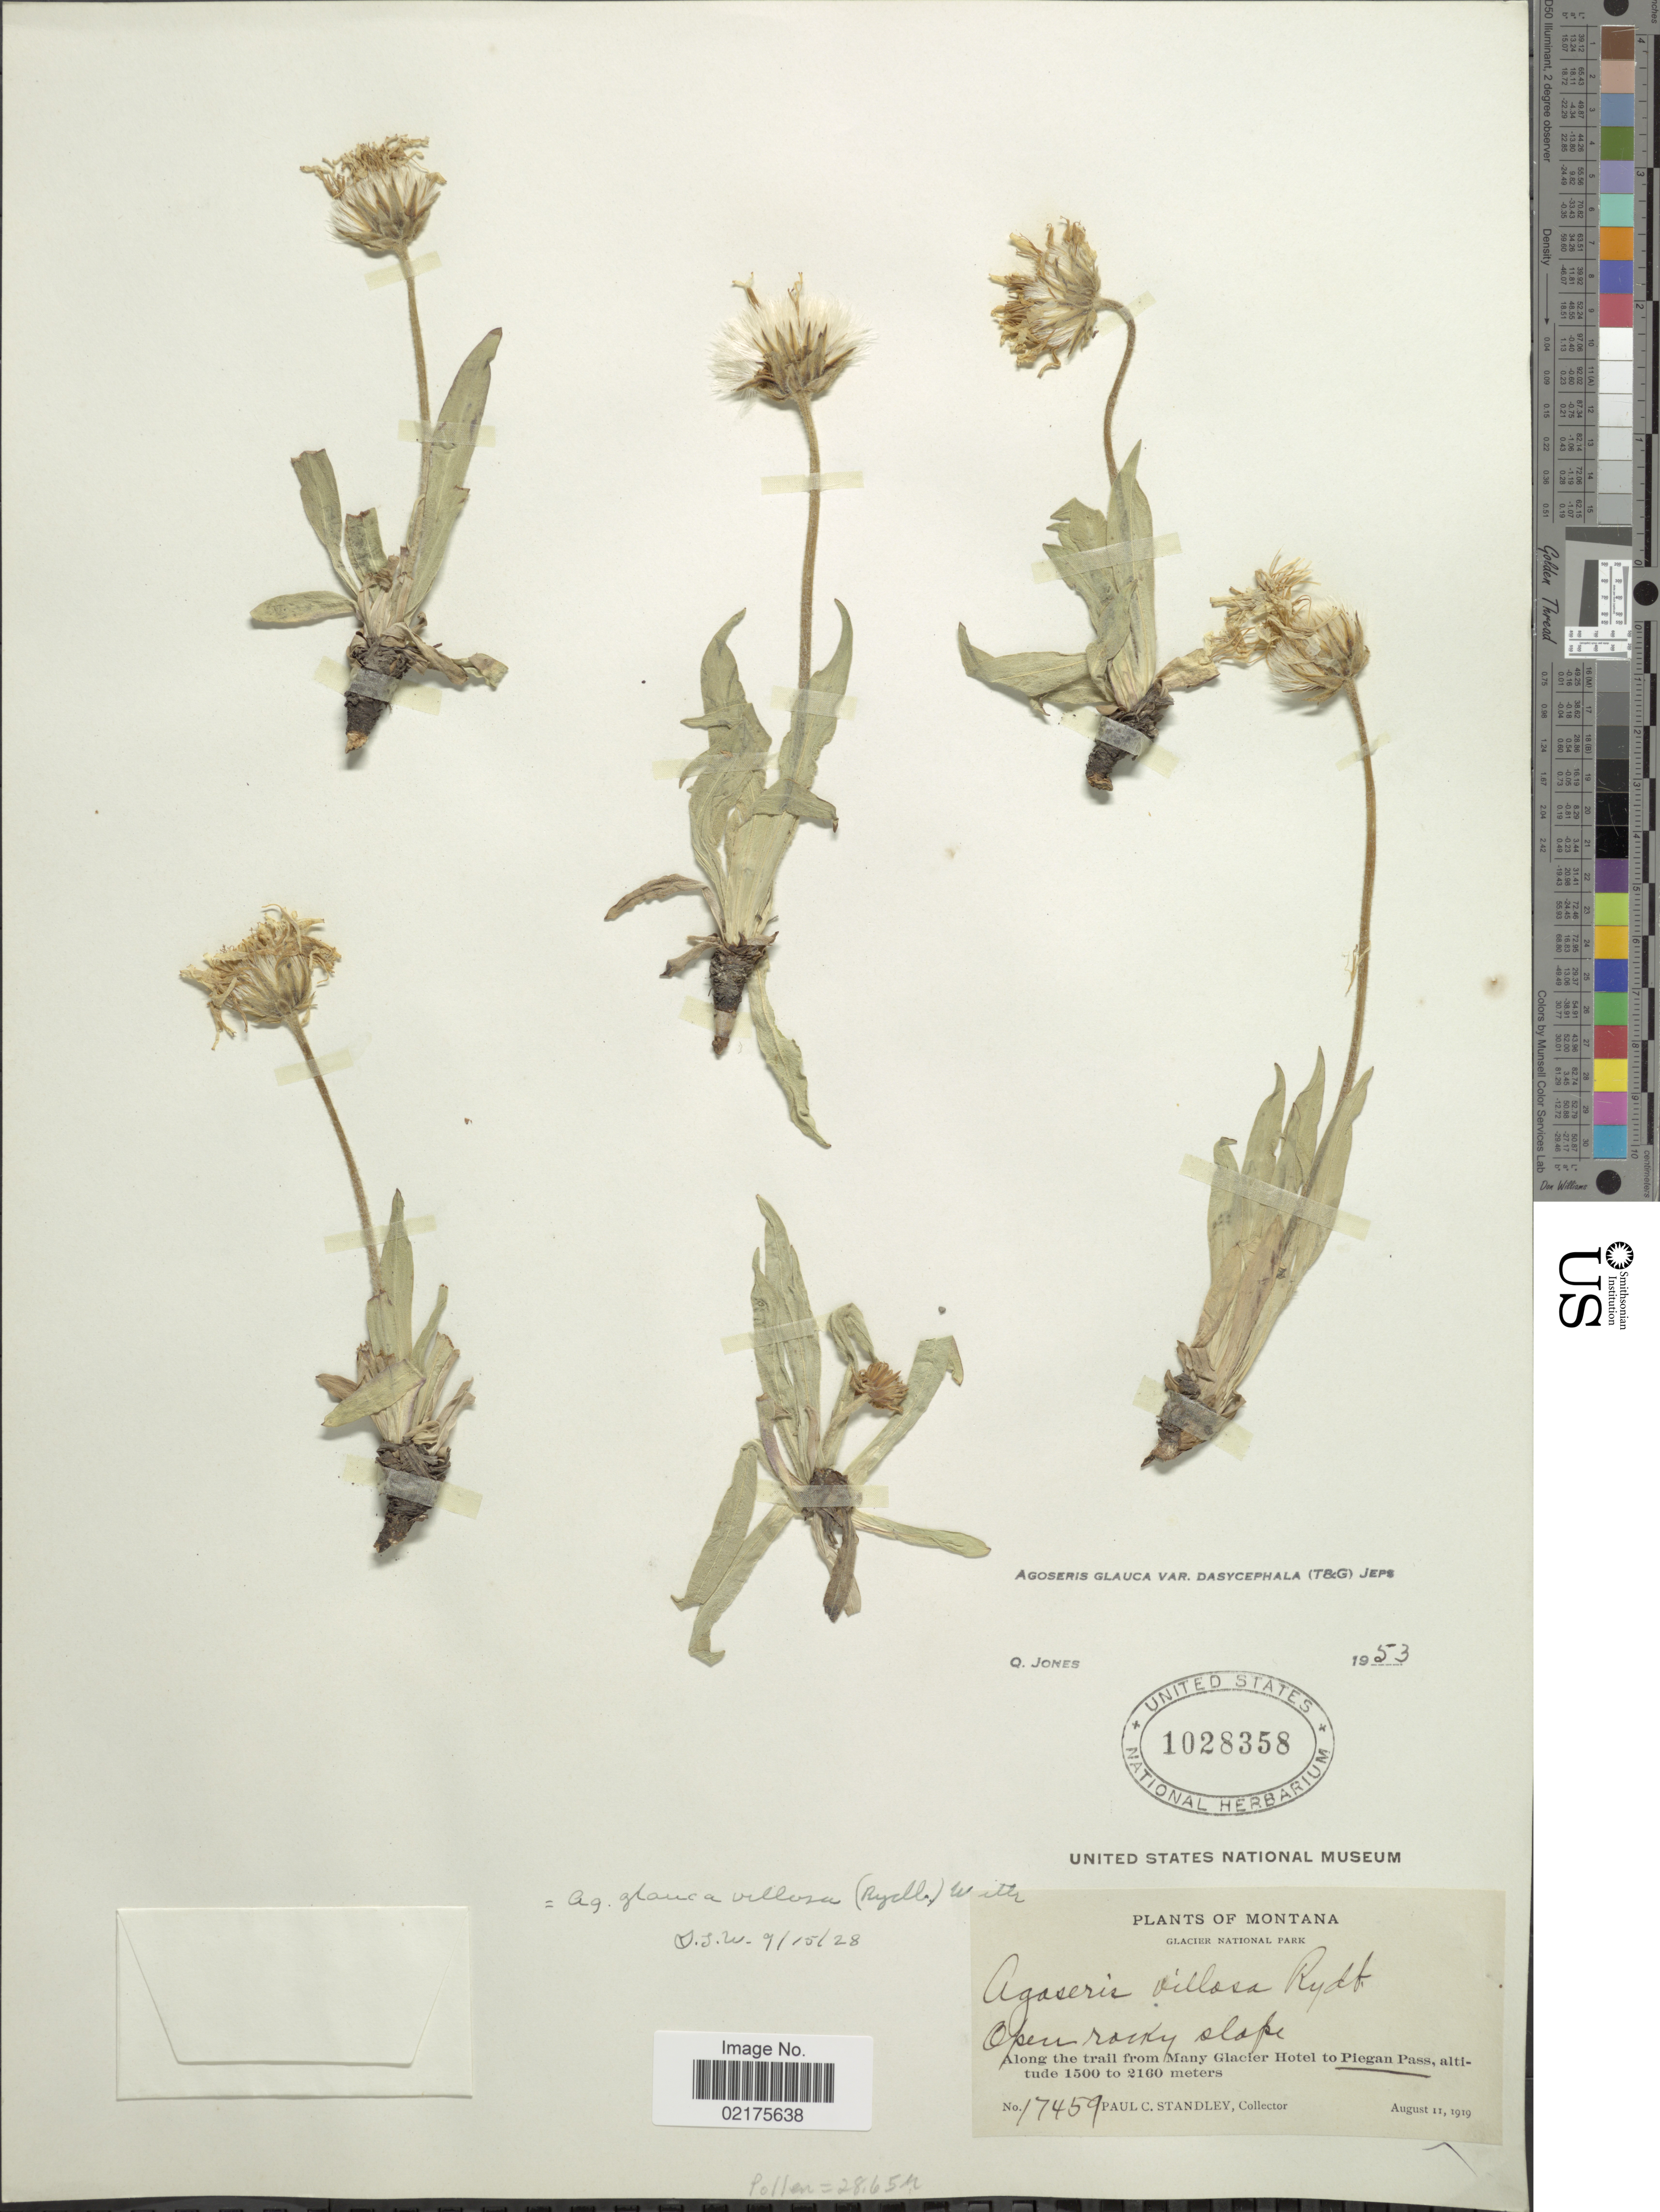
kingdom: Plantae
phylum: Tracheophyta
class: Magnoliopsida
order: Asterales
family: Asteraceae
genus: Agoseris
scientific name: Agoseris glauca var. dasycephala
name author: (Torr. & A. Gray) Jeps.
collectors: P. C. Standley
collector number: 17459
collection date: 1919-08-11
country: United States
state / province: Montana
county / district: Glacier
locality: Glacier National Park, along the trail from Many Glacier Hotel to Piegan Pass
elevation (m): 1500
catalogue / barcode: US 1028358